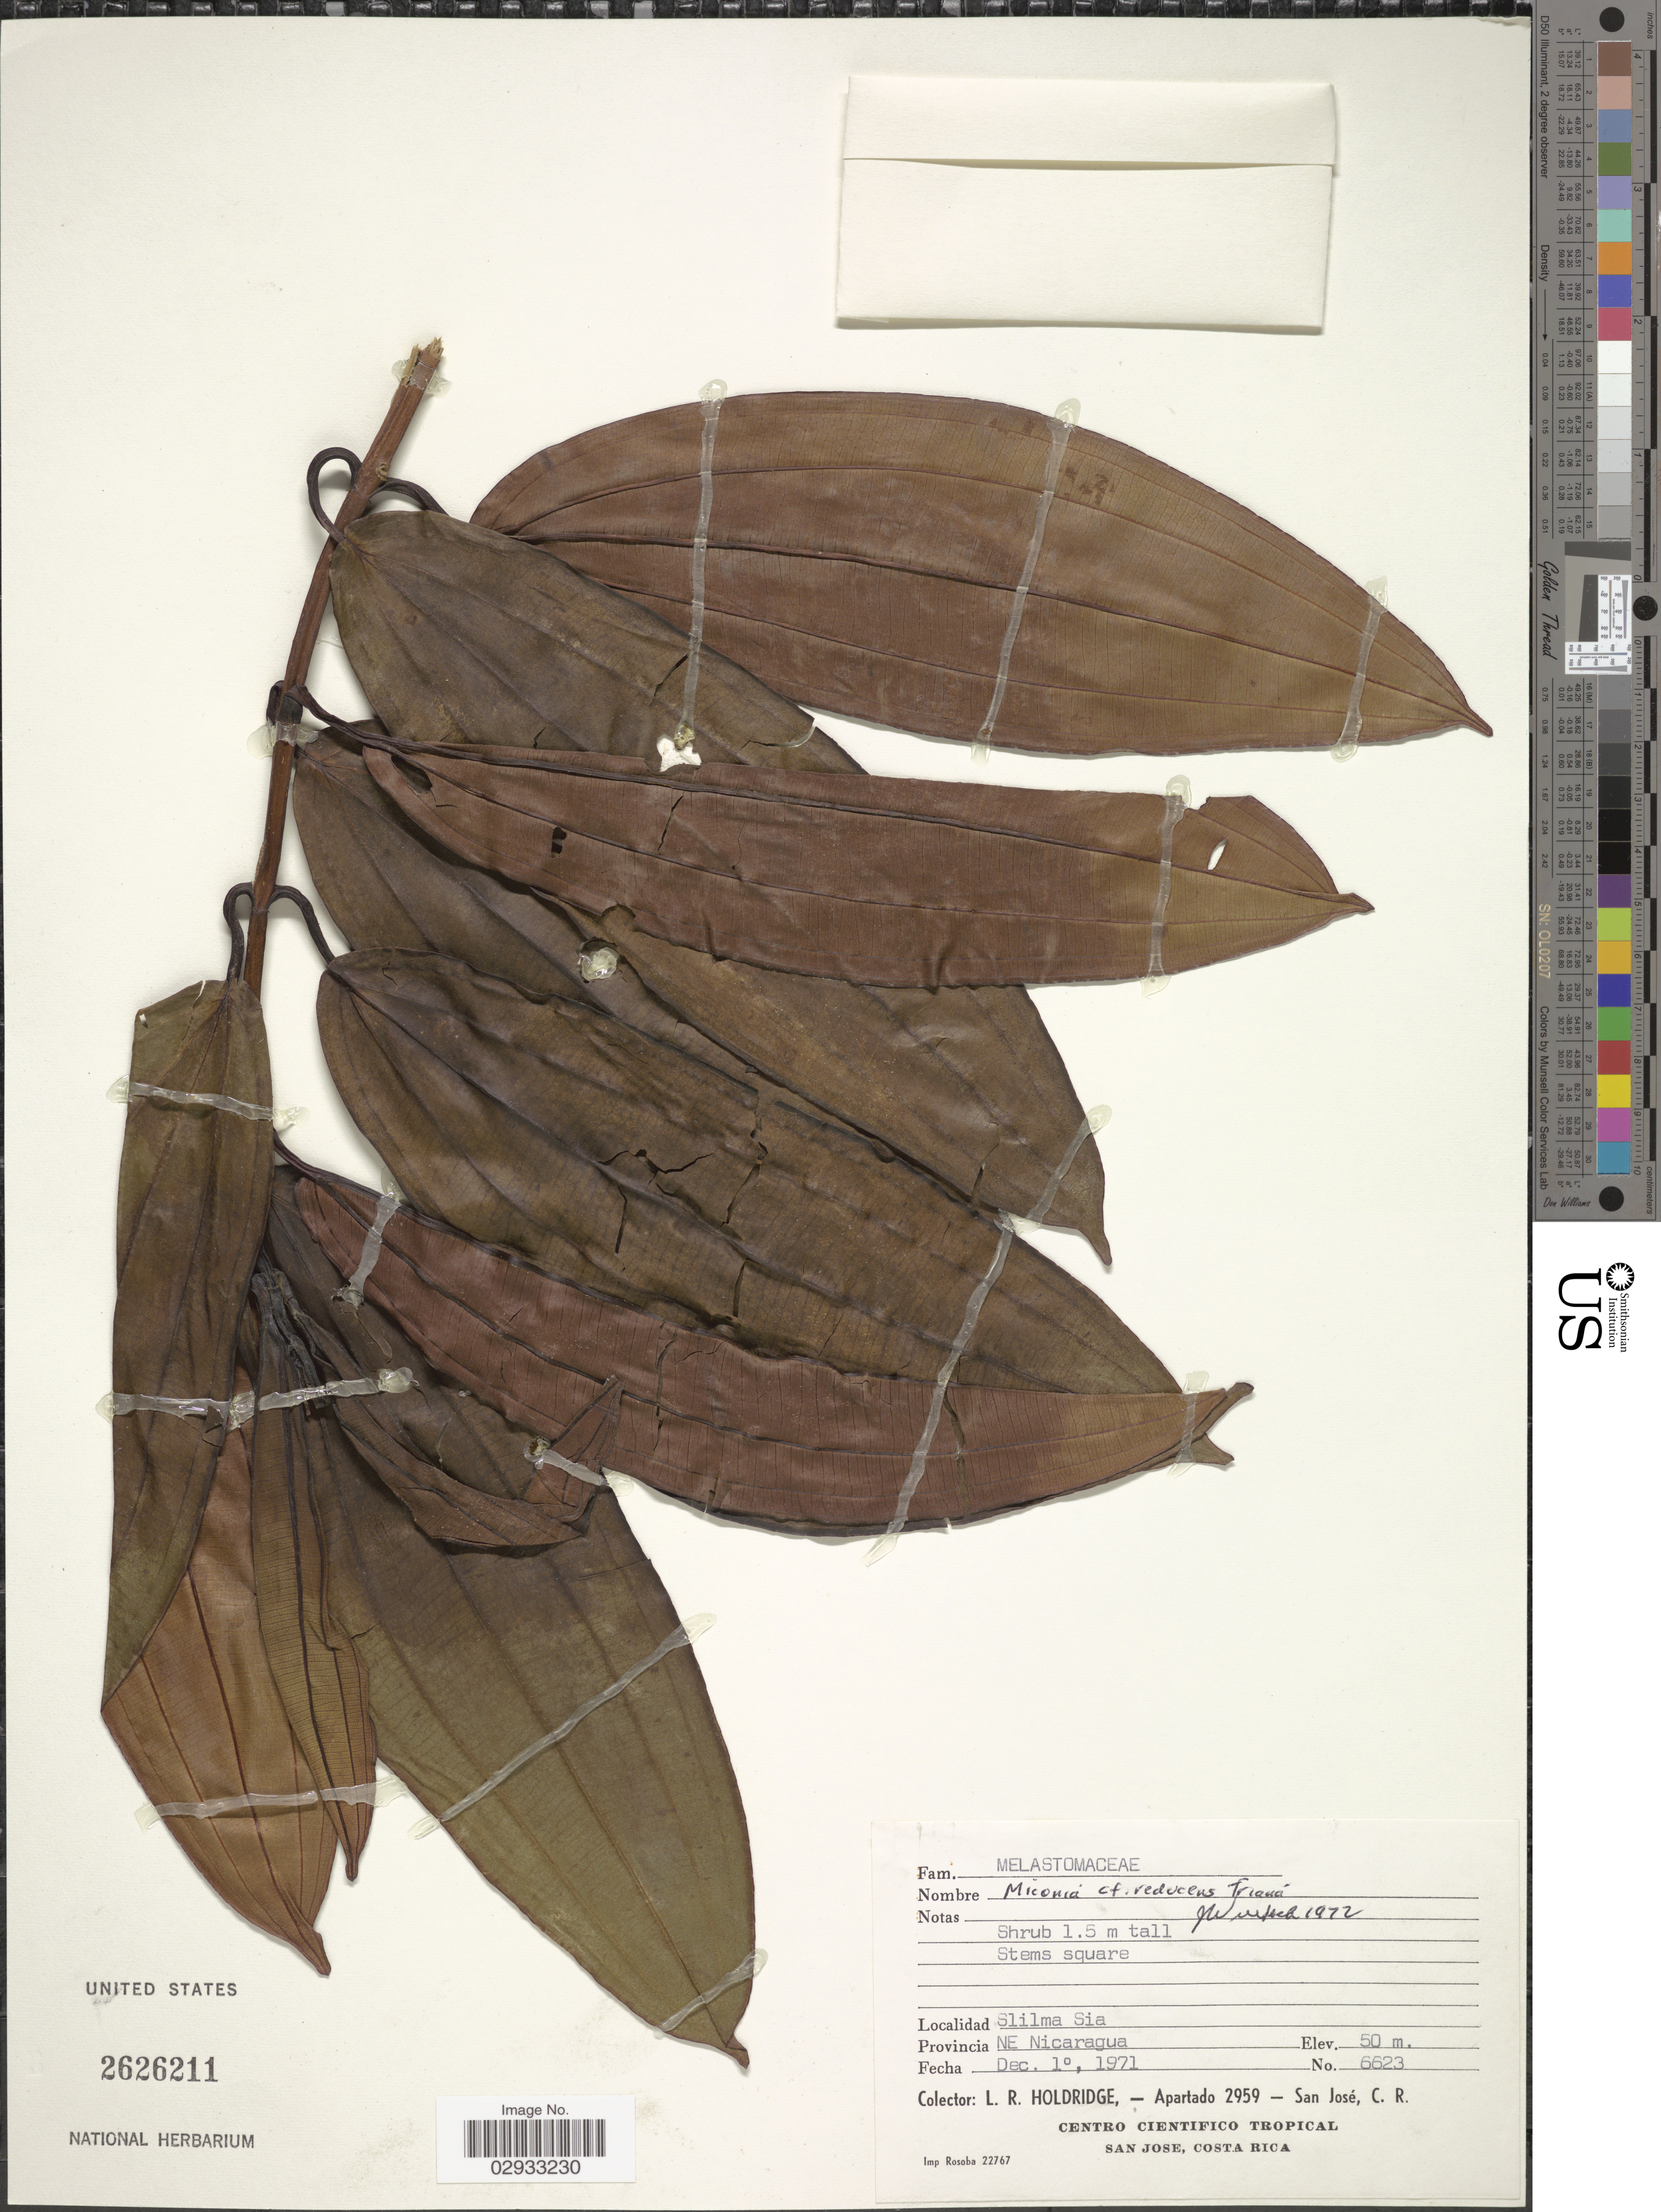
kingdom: Plantae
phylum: Tracheophyta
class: Magnoliopsida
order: Myrtales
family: Melastomataceae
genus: Miconia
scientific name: Miconia reducens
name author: Triana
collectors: L. Holdridge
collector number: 6623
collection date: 1971-12-01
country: Nicaragua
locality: Slilma Sia. Provincia NE Nicaragua.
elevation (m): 50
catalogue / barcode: US 2626211